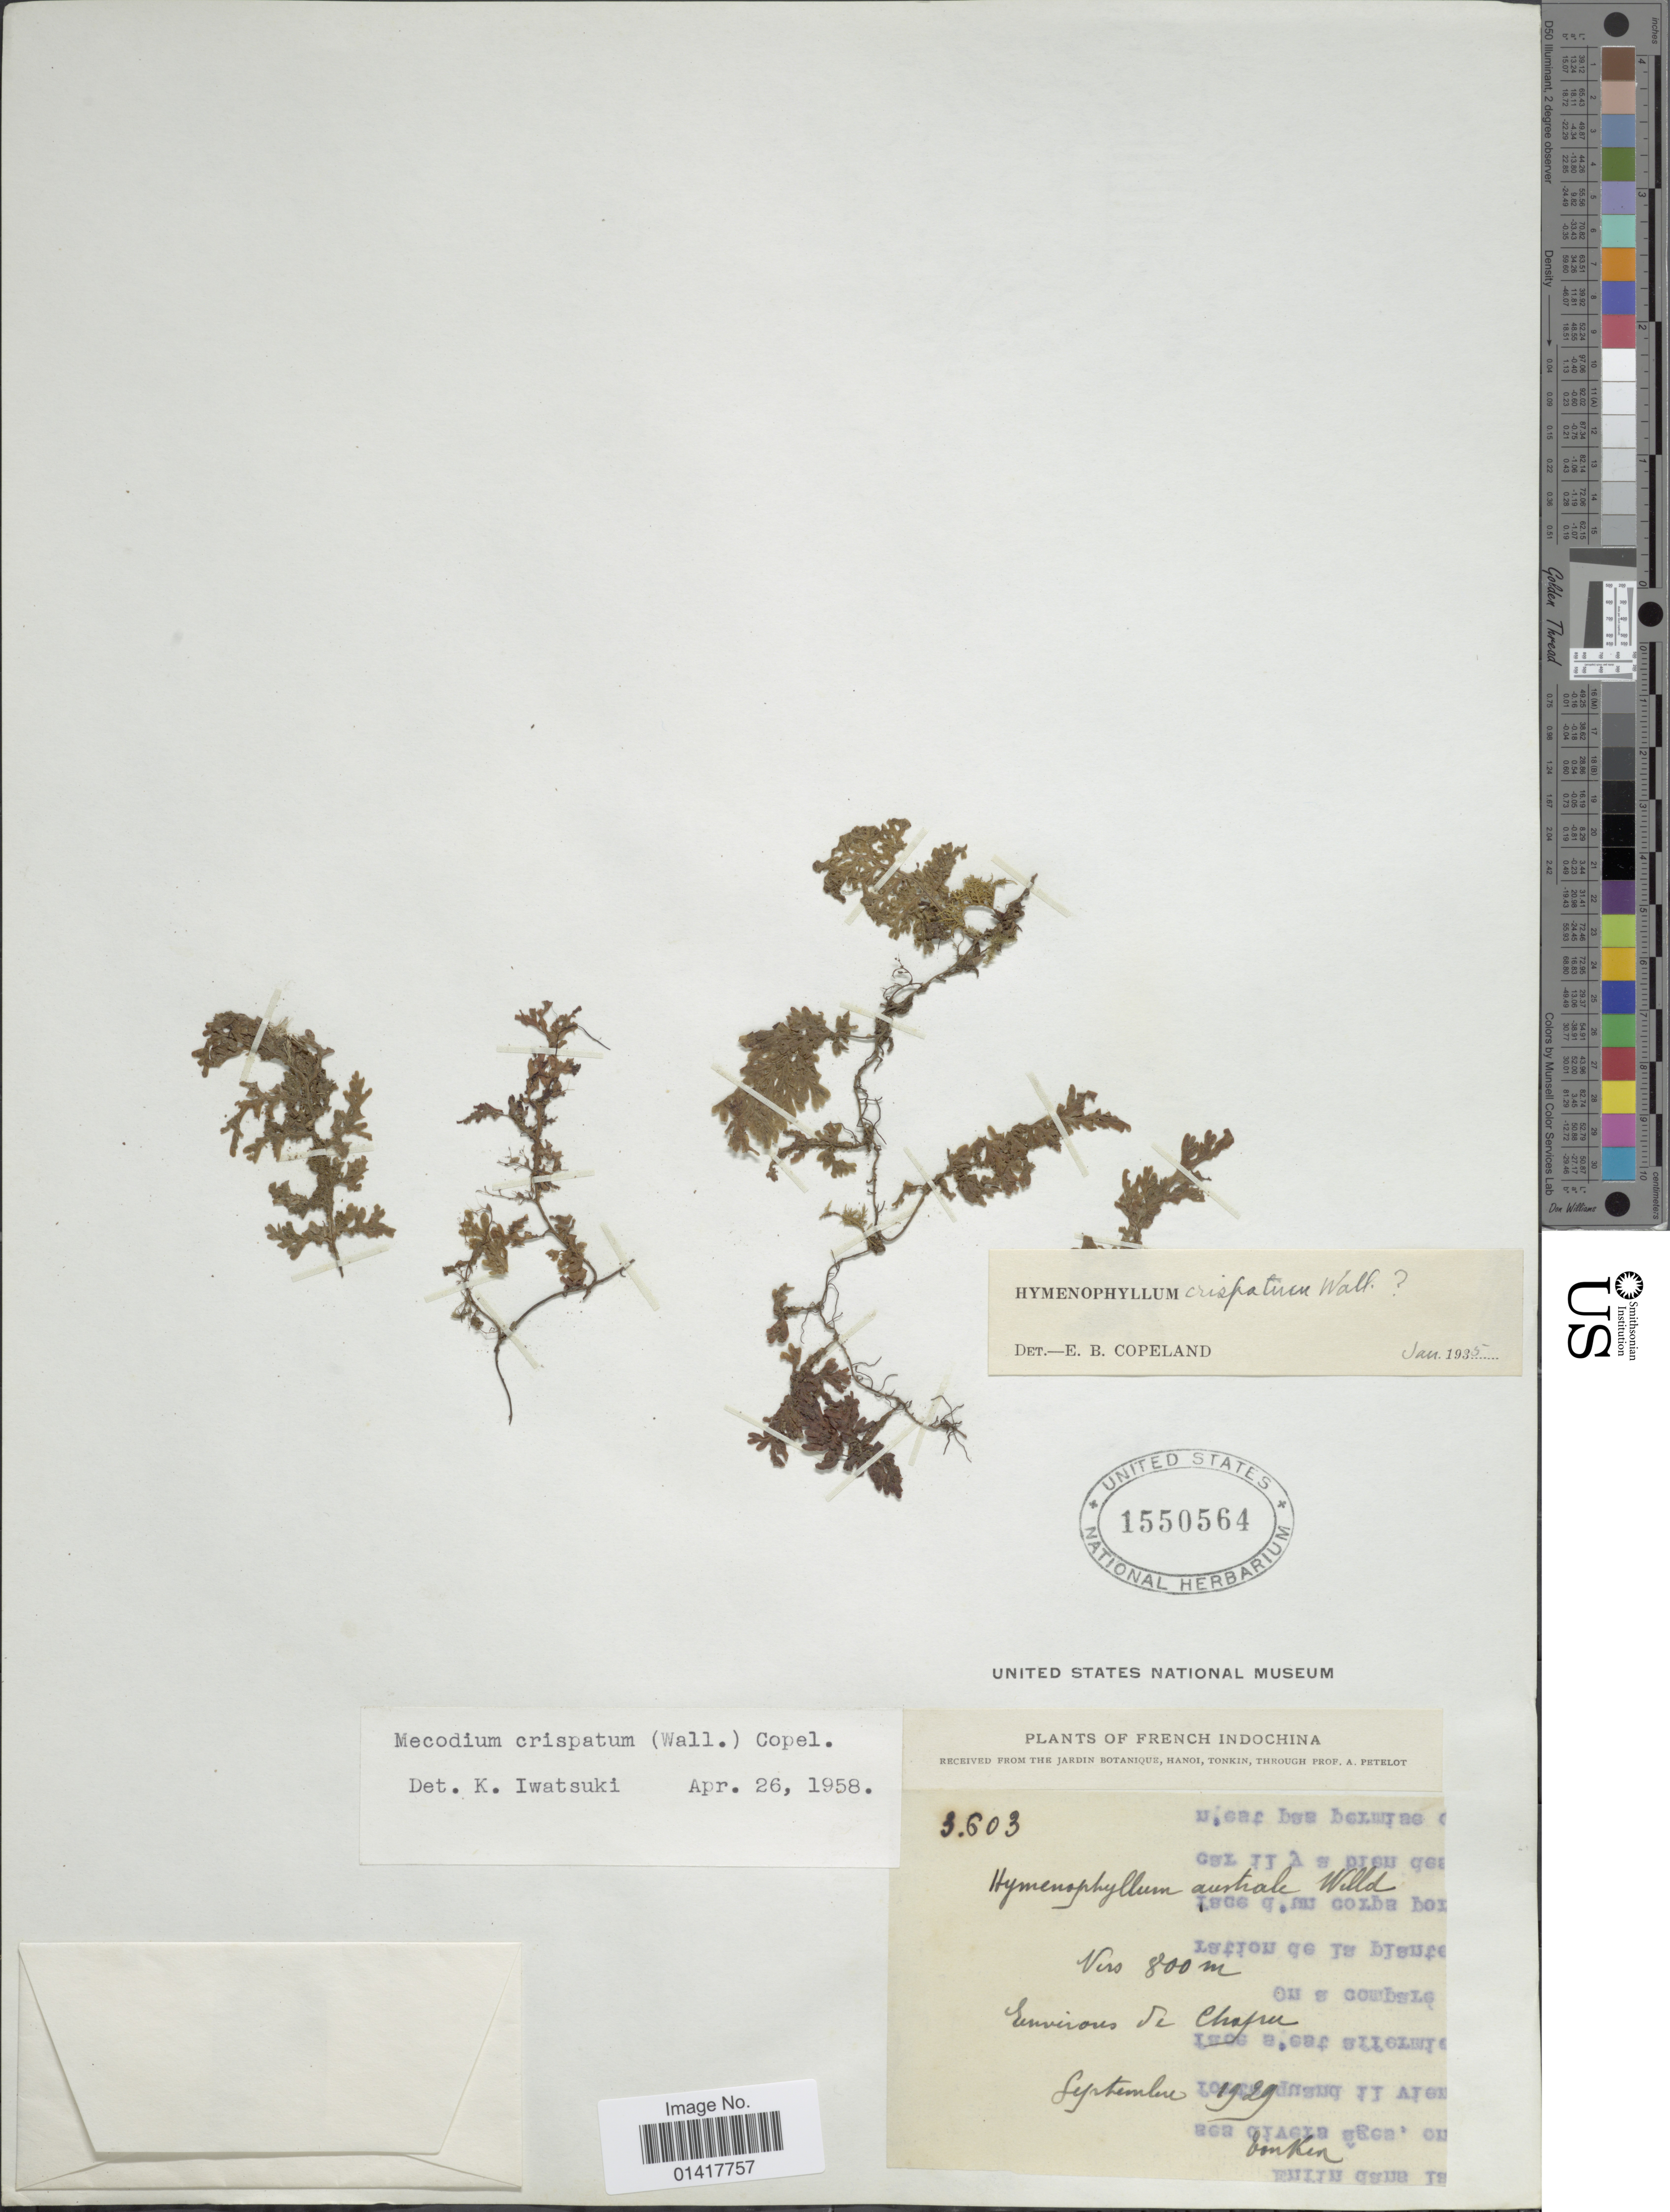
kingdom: Plantae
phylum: Tracheophyta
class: Polypodiopsida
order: Hymenophyllales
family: Hymenophyllaceae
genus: Hymenophyllum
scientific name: Hymenophyllum crispatum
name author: Wall. ex Hook. & Grev.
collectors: A. Petelot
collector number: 3603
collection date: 1929-09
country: Vietnam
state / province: Lao Cai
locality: Tonkin. Environs de Chapre. French Indochina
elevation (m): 800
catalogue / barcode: US 1550564